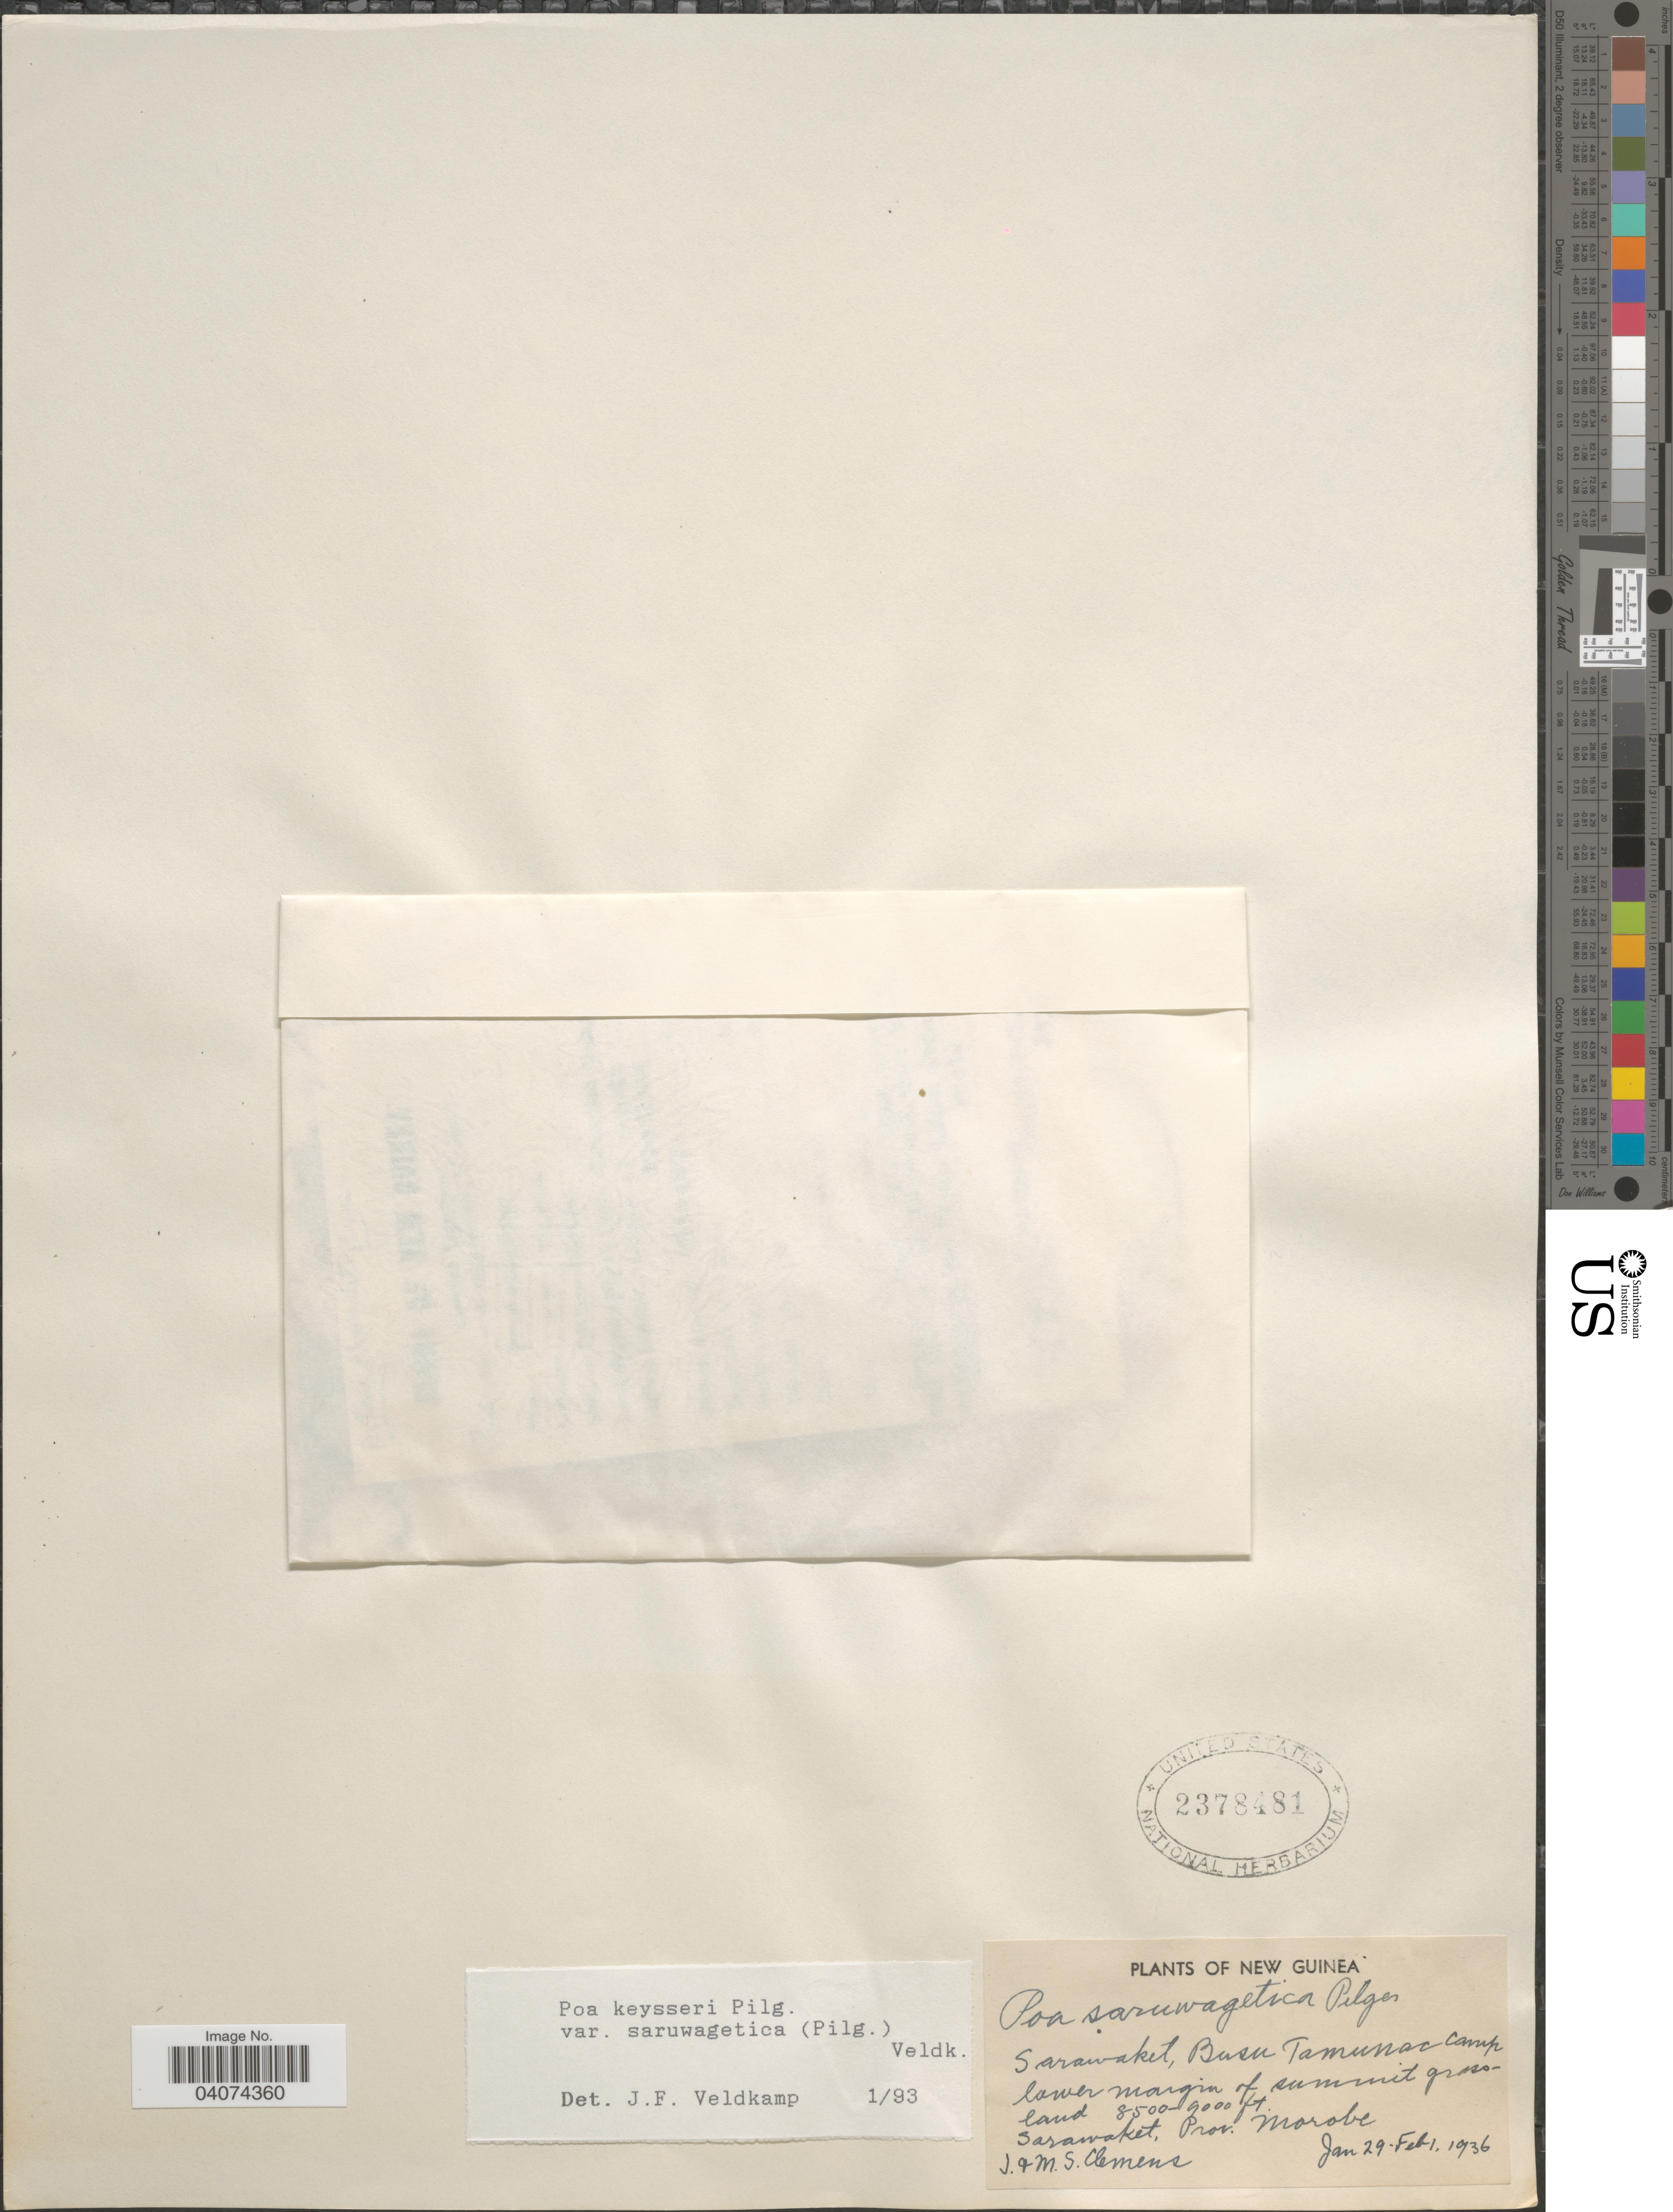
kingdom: Plantae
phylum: Tracheophyta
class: Liliopsida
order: Poales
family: Poaceae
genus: Poa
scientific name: Poa keysseri subsp. saruwagetica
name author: (Pilg.) Veldkamp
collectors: J. Clemens & M. S. Clemens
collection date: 1936-01-29/1936-02-01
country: Papua New Guinea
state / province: Morobe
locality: New Guinea. Sarawaket, Busu Tamunac camp. Lower margin of summit grassland. Sarawaket.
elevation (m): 2591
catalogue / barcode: US 2378481